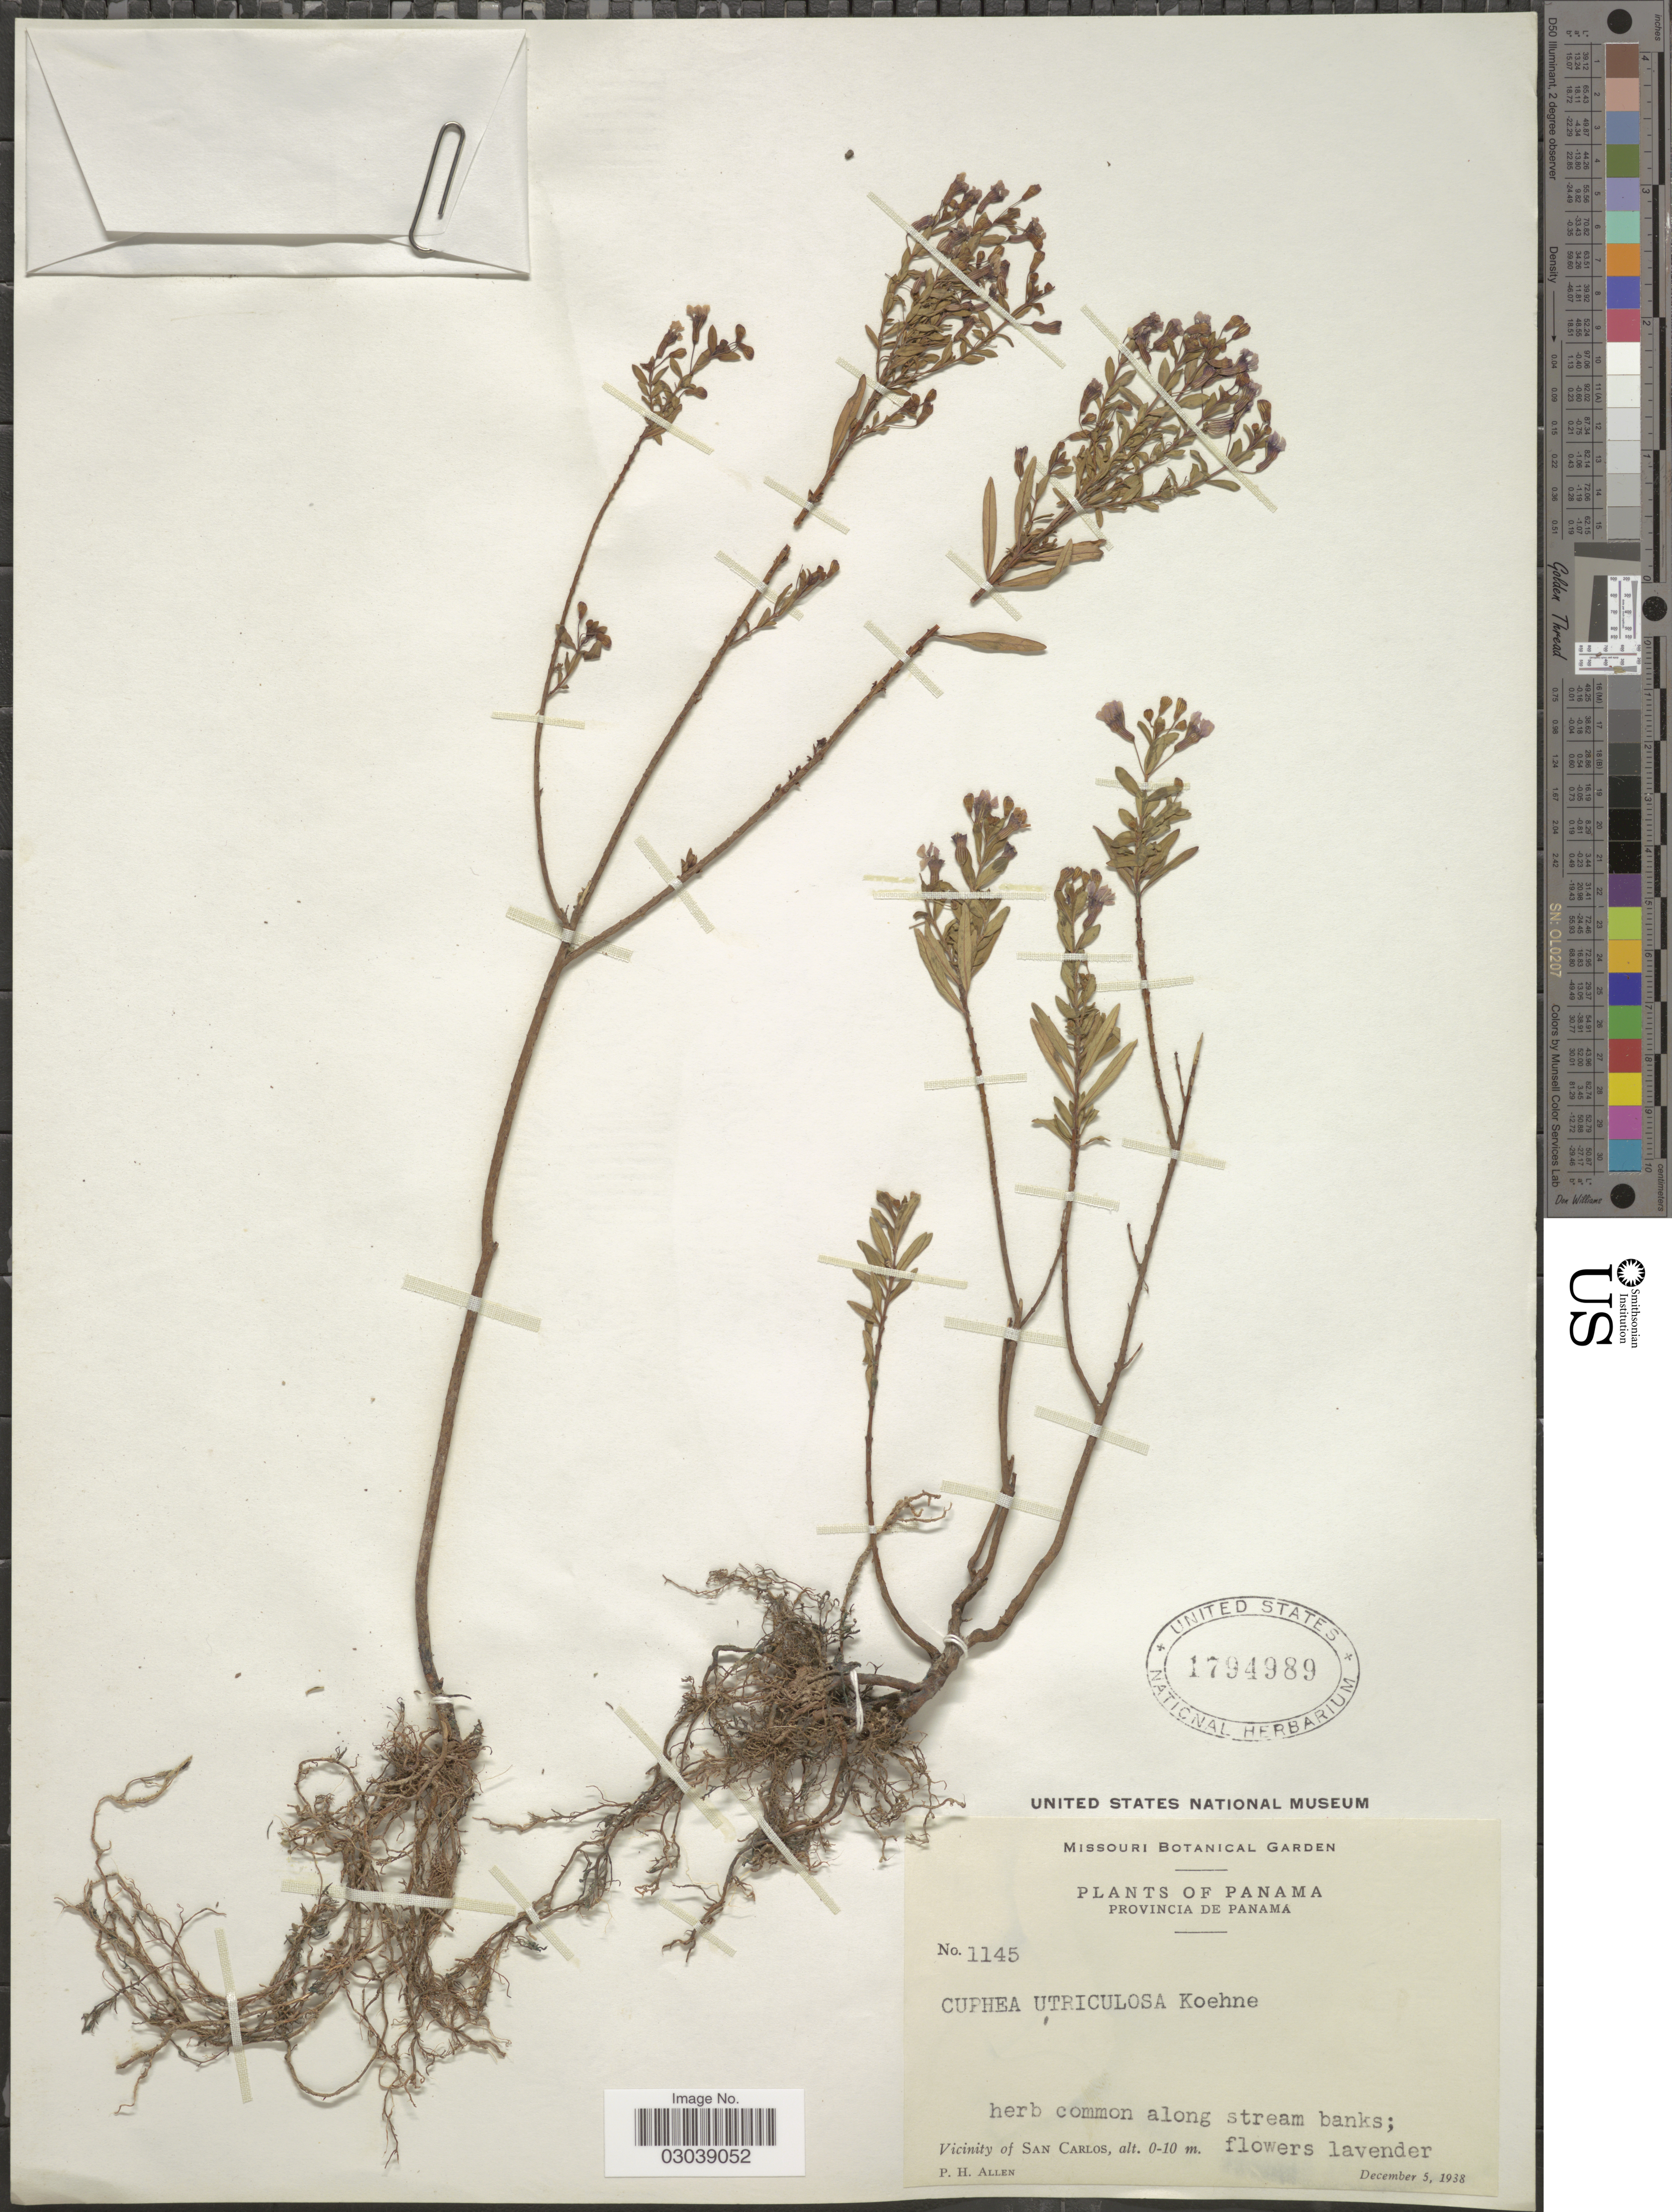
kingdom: Plantae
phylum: Tracheophyta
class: Magnoliopsida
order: Myrtales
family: Lythraceae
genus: Cuphea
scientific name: Cuphea utriculosa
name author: Koehne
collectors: P. H. Allen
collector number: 1145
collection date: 1938-12-05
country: Panama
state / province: Panamá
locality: Vicinity of San Carlos.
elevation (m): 0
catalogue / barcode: US 1794989